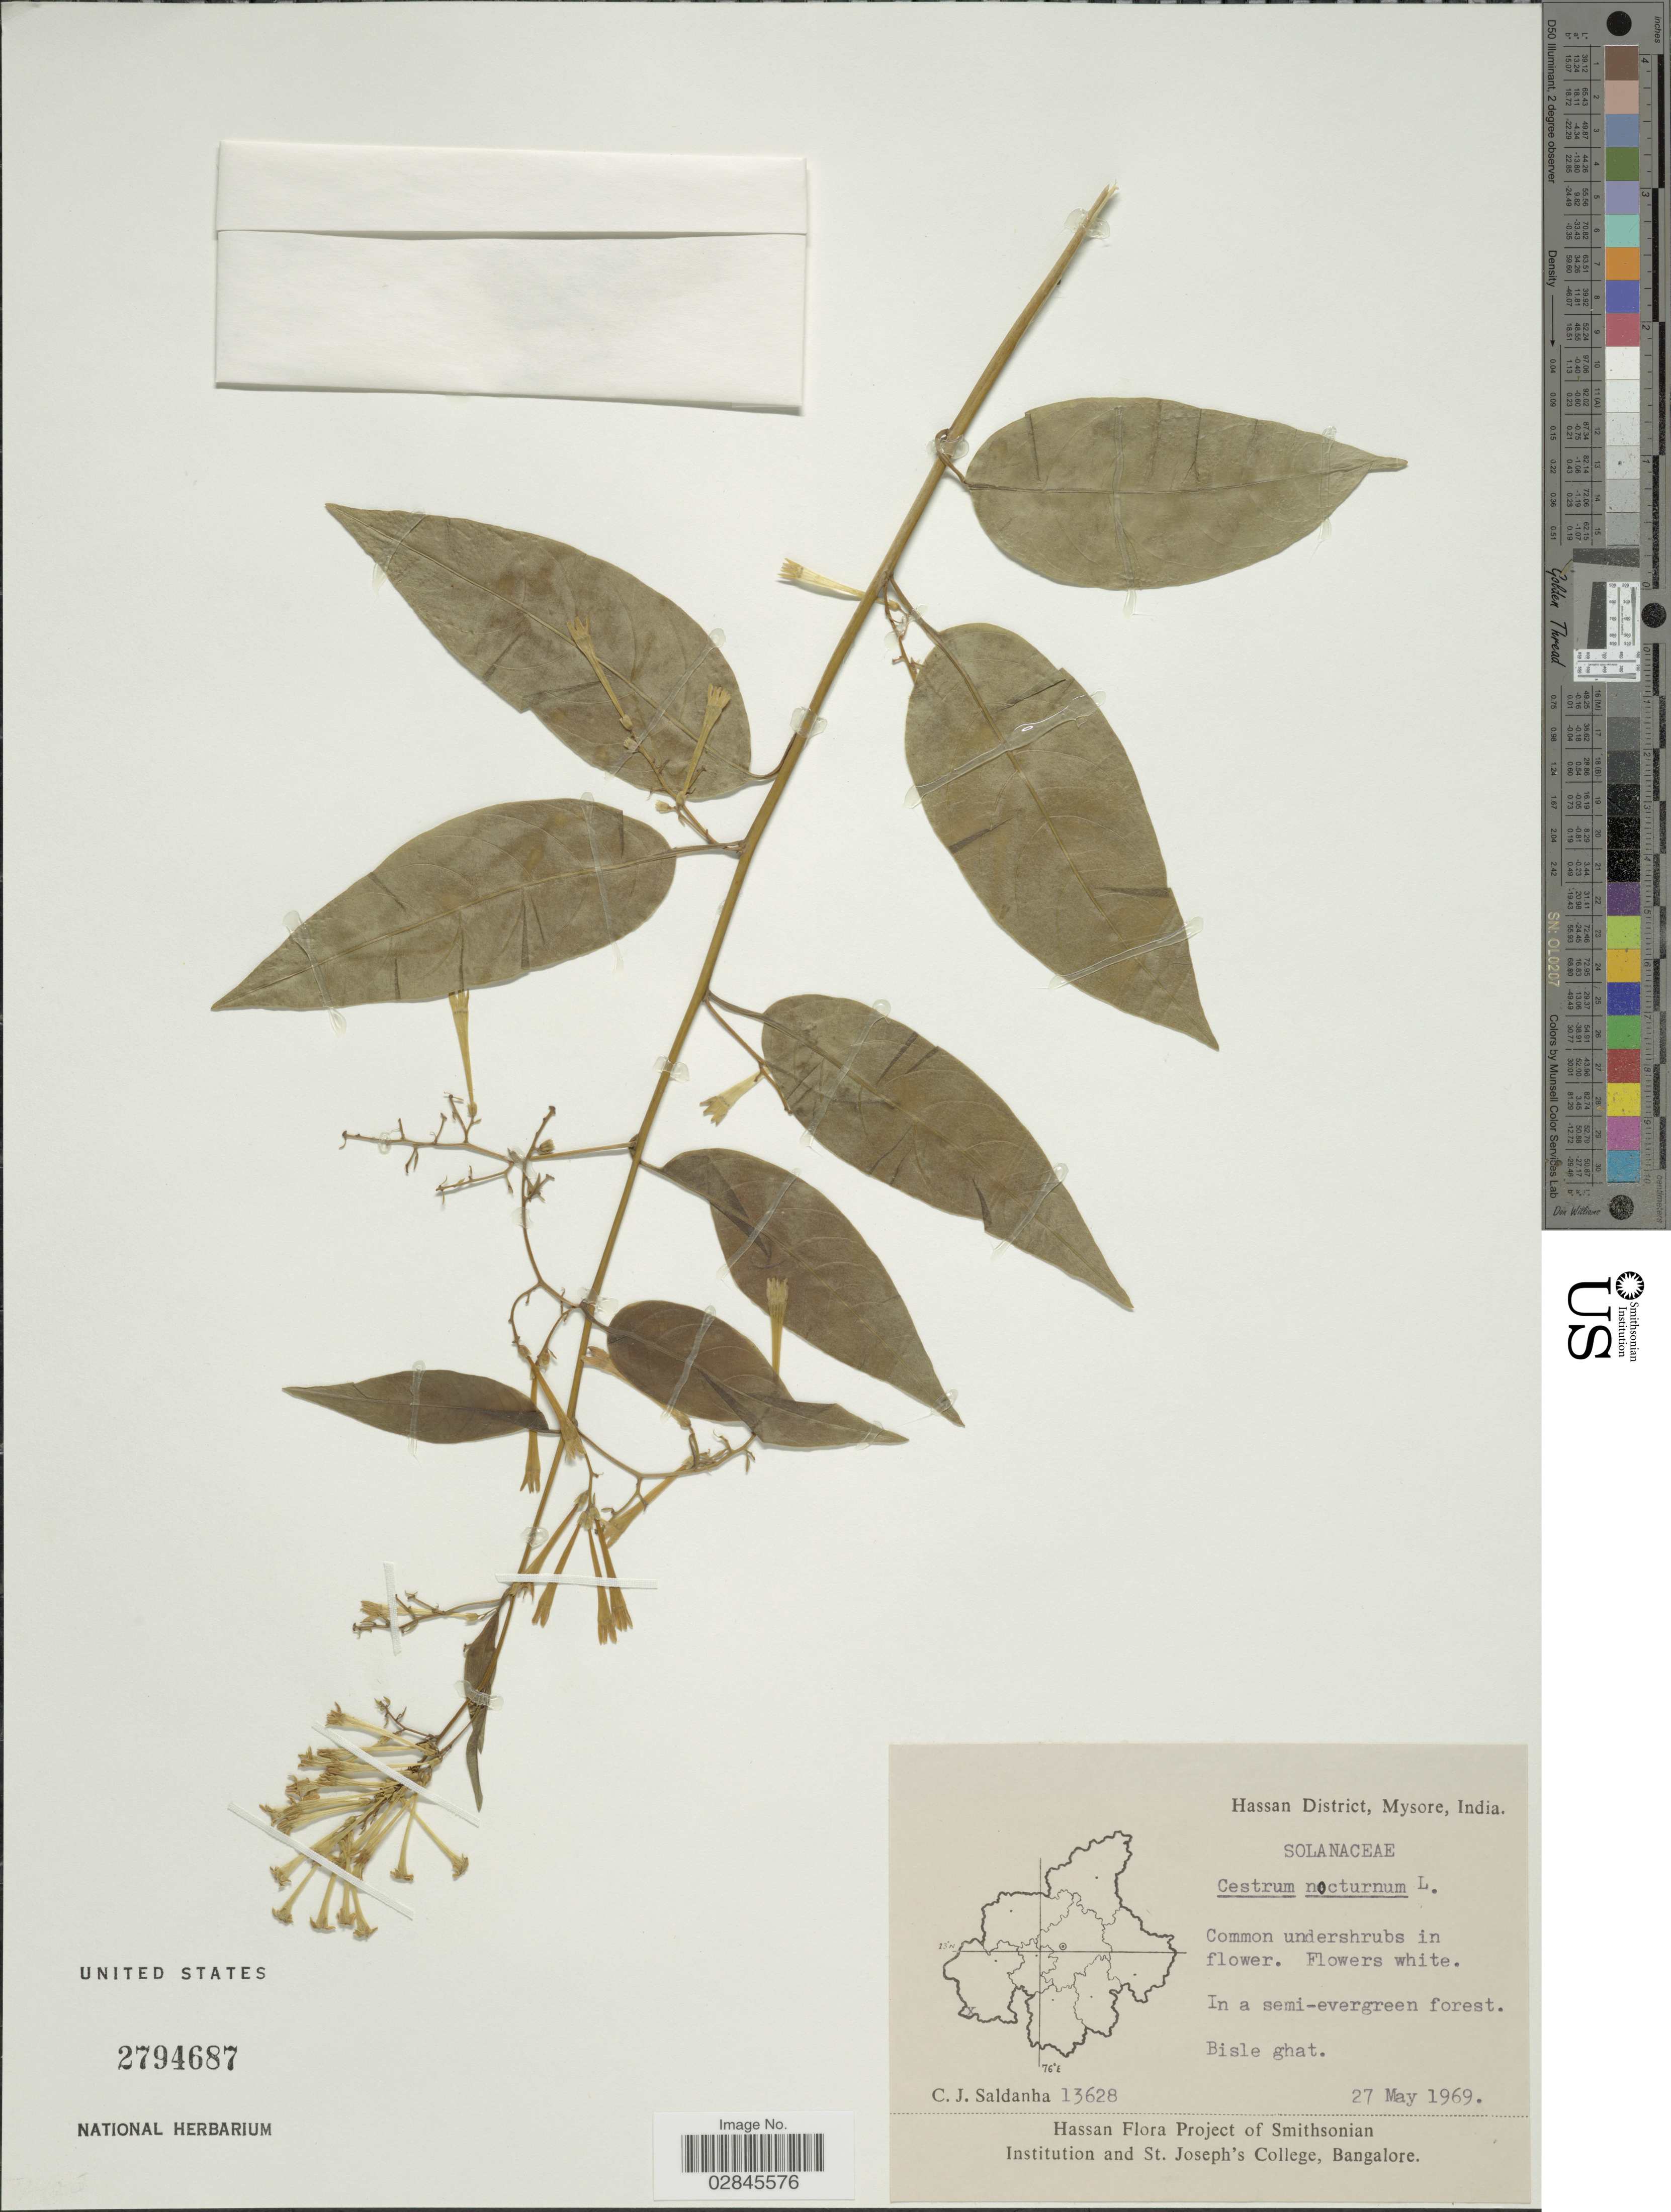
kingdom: Plantae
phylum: Tracheophyta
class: Magnoliopsida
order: Solanales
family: Solanaceae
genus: Cestrum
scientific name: Cestrum nocturnum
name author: L.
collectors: C. J. Saldanha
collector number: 13628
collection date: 1969-05-27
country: India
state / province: Karnataka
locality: Hassan District, Mysore. Bisle ghat.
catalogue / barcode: US 2794687